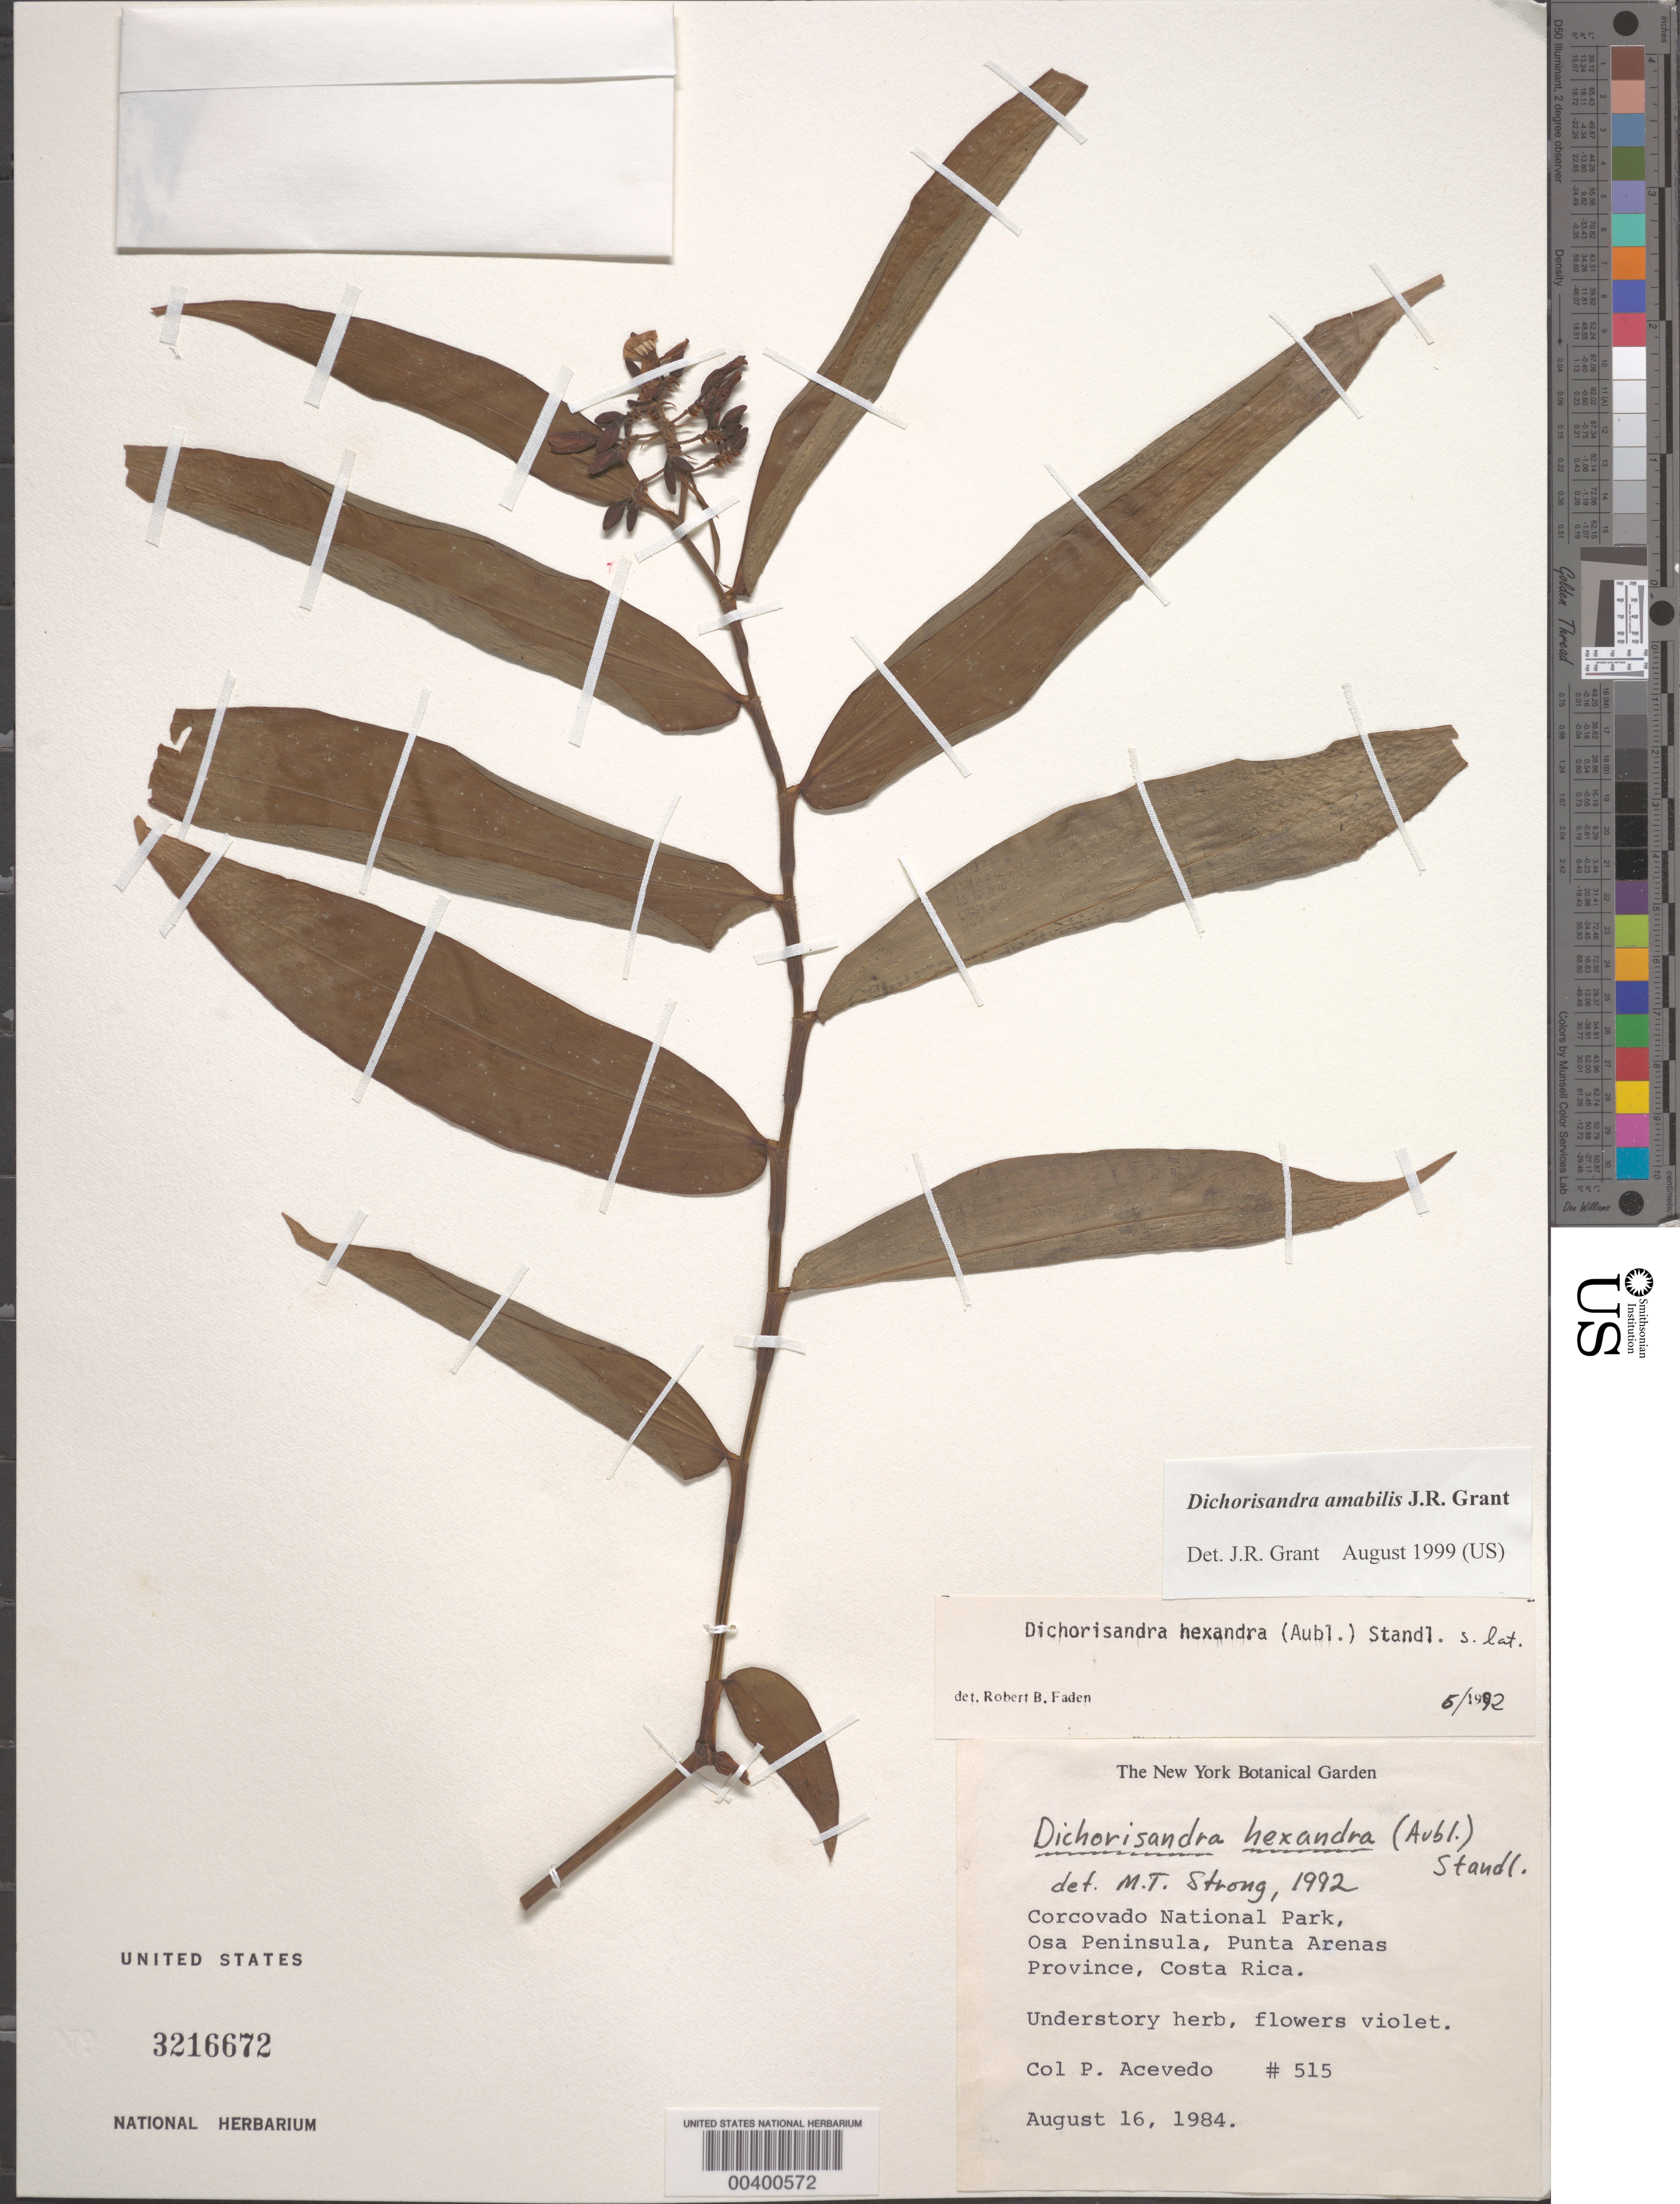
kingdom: Plantae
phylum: Tracheophyta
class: Liliopsida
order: Commelinales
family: Commelinaceae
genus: Commelina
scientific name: Commelina erecta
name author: L.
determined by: Faden, Robert B., (US), Smithsonian Institution - National Museum of Natural History (UNITED STATES)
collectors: P. Acevedo-Rodr.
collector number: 515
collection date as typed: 16 Aug 1984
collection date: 1984-08-16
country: Costa Rica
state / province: Puntarenas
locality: Osa peninsula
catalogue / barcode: US 3216672